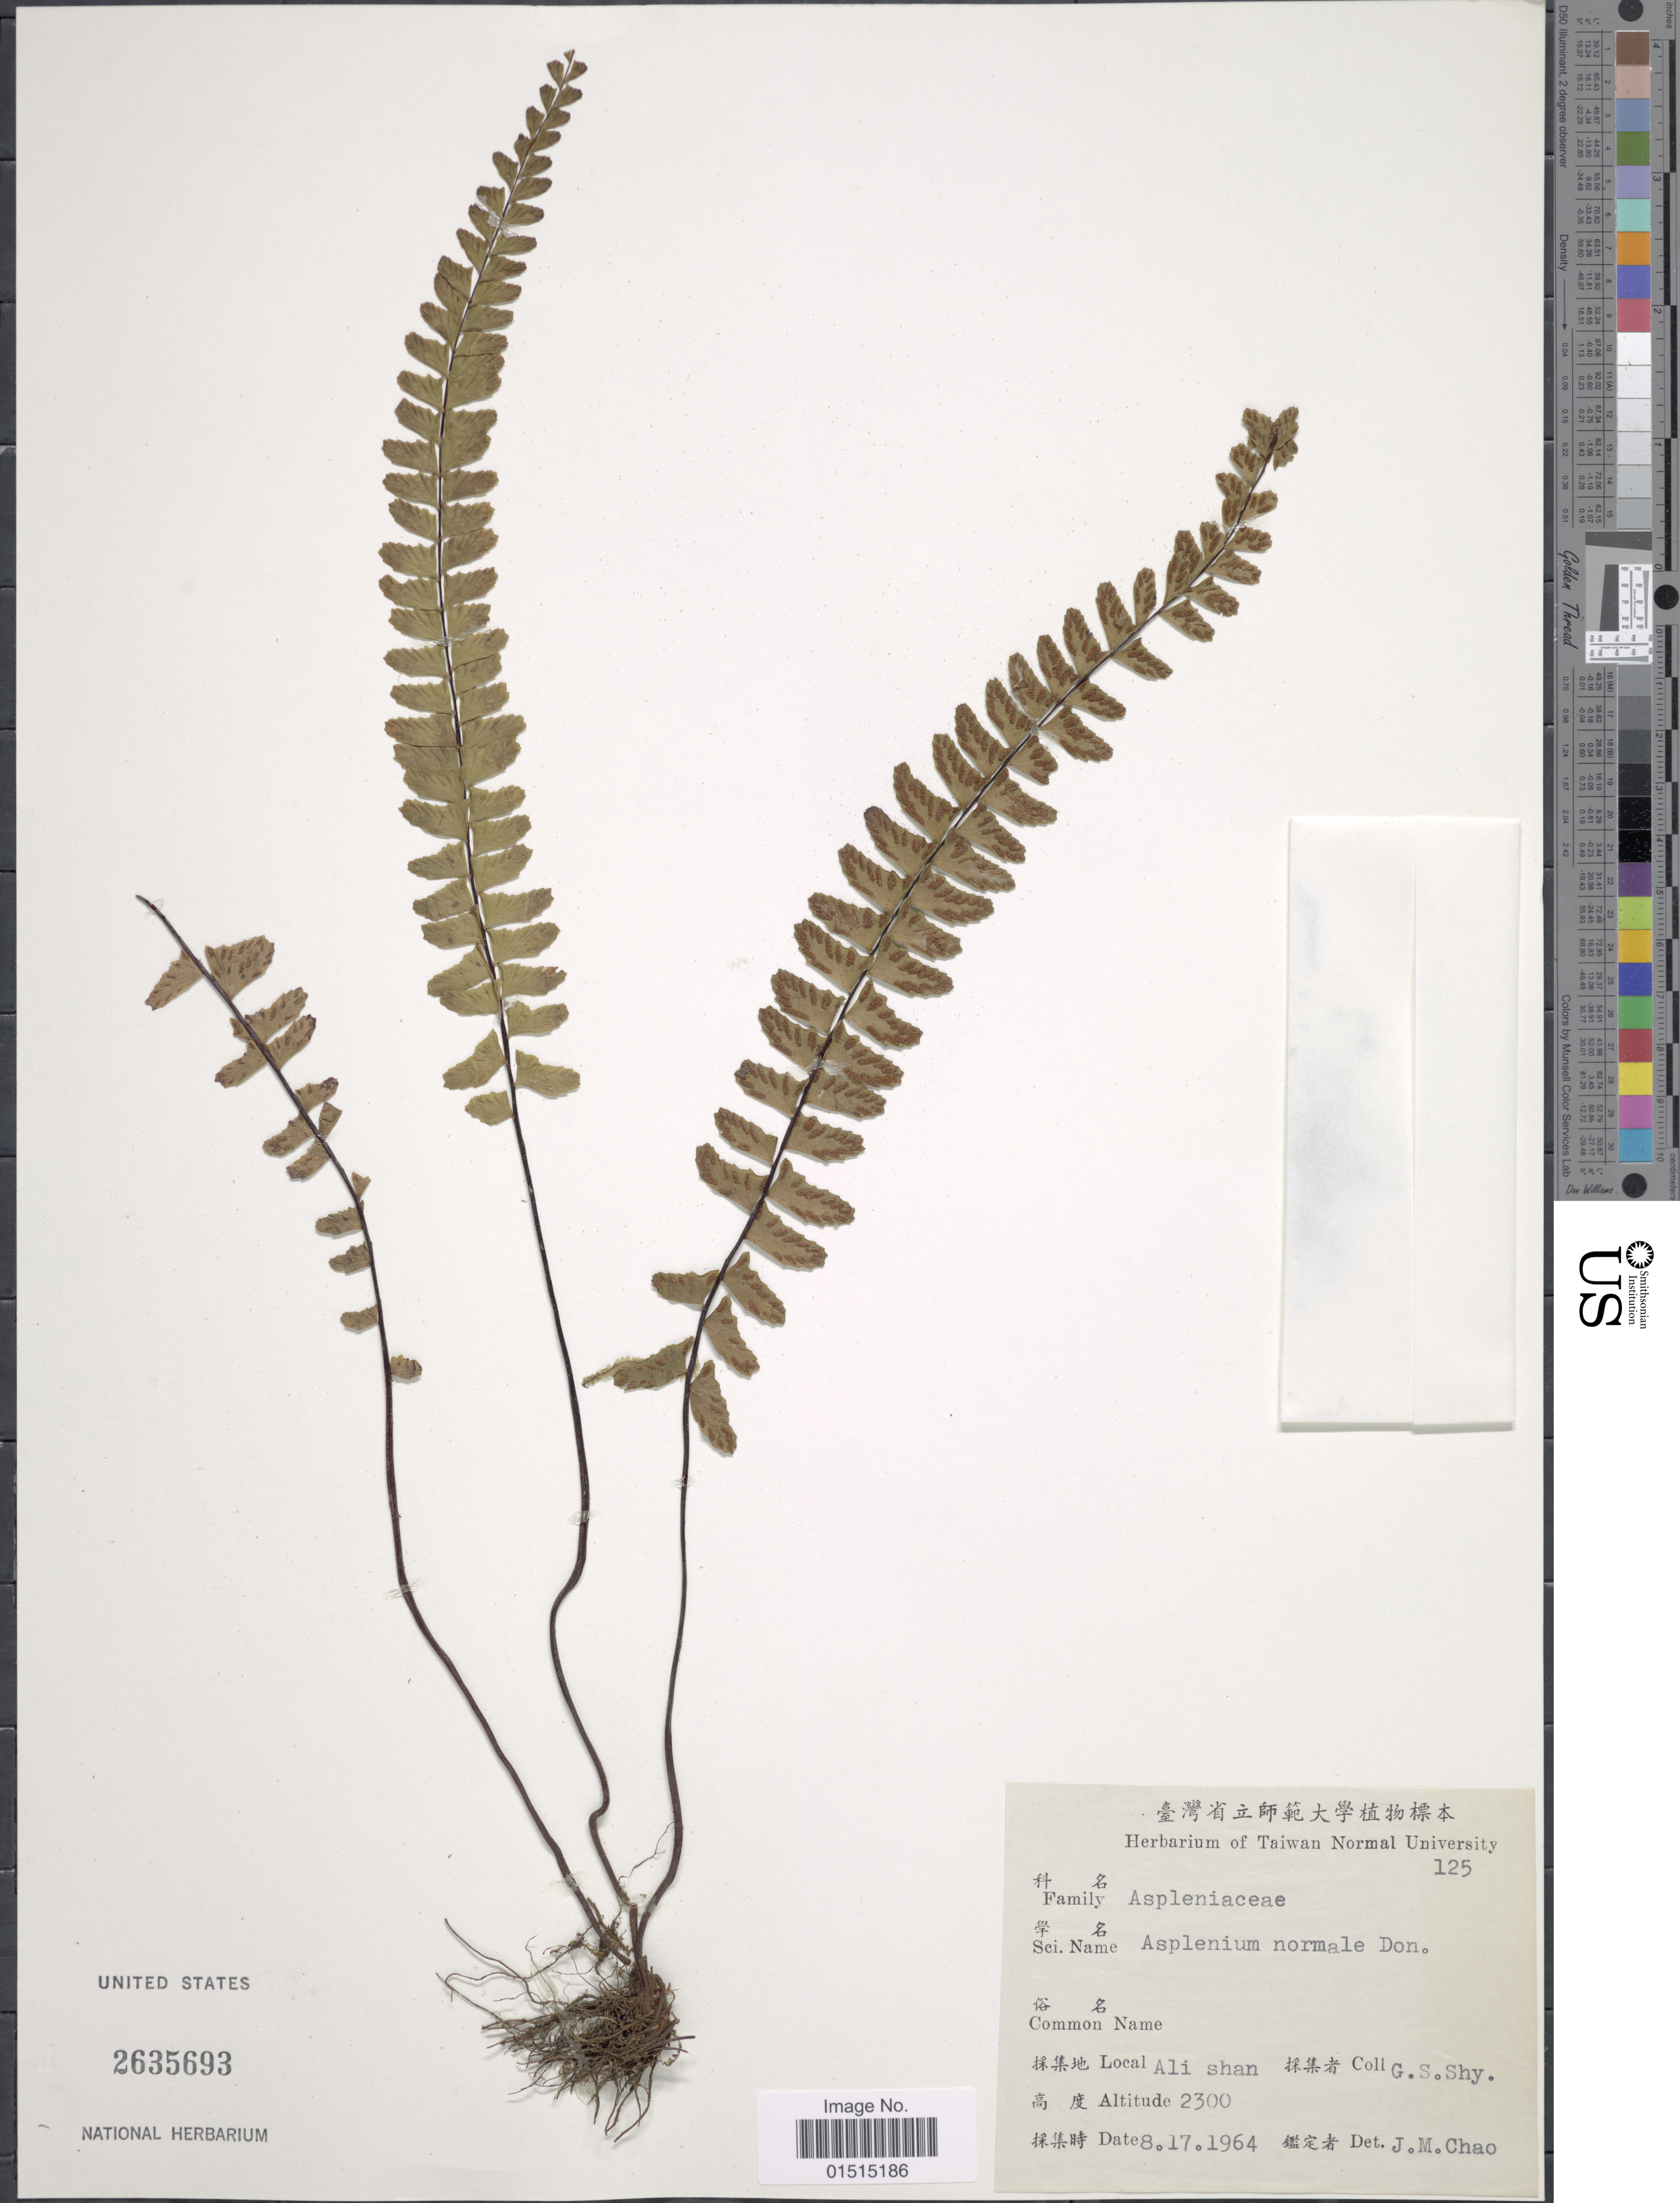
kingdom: Plantae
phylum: Tracheophyta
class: Polypodiopsida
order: Polypodiales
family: Aspleniaceae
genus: Asplenium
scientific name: Asplenium normale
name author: D. Don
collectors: G. Shy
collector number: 125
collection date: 1964-08-17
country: Taiwan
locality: Ali shan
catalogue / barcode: US 2635693